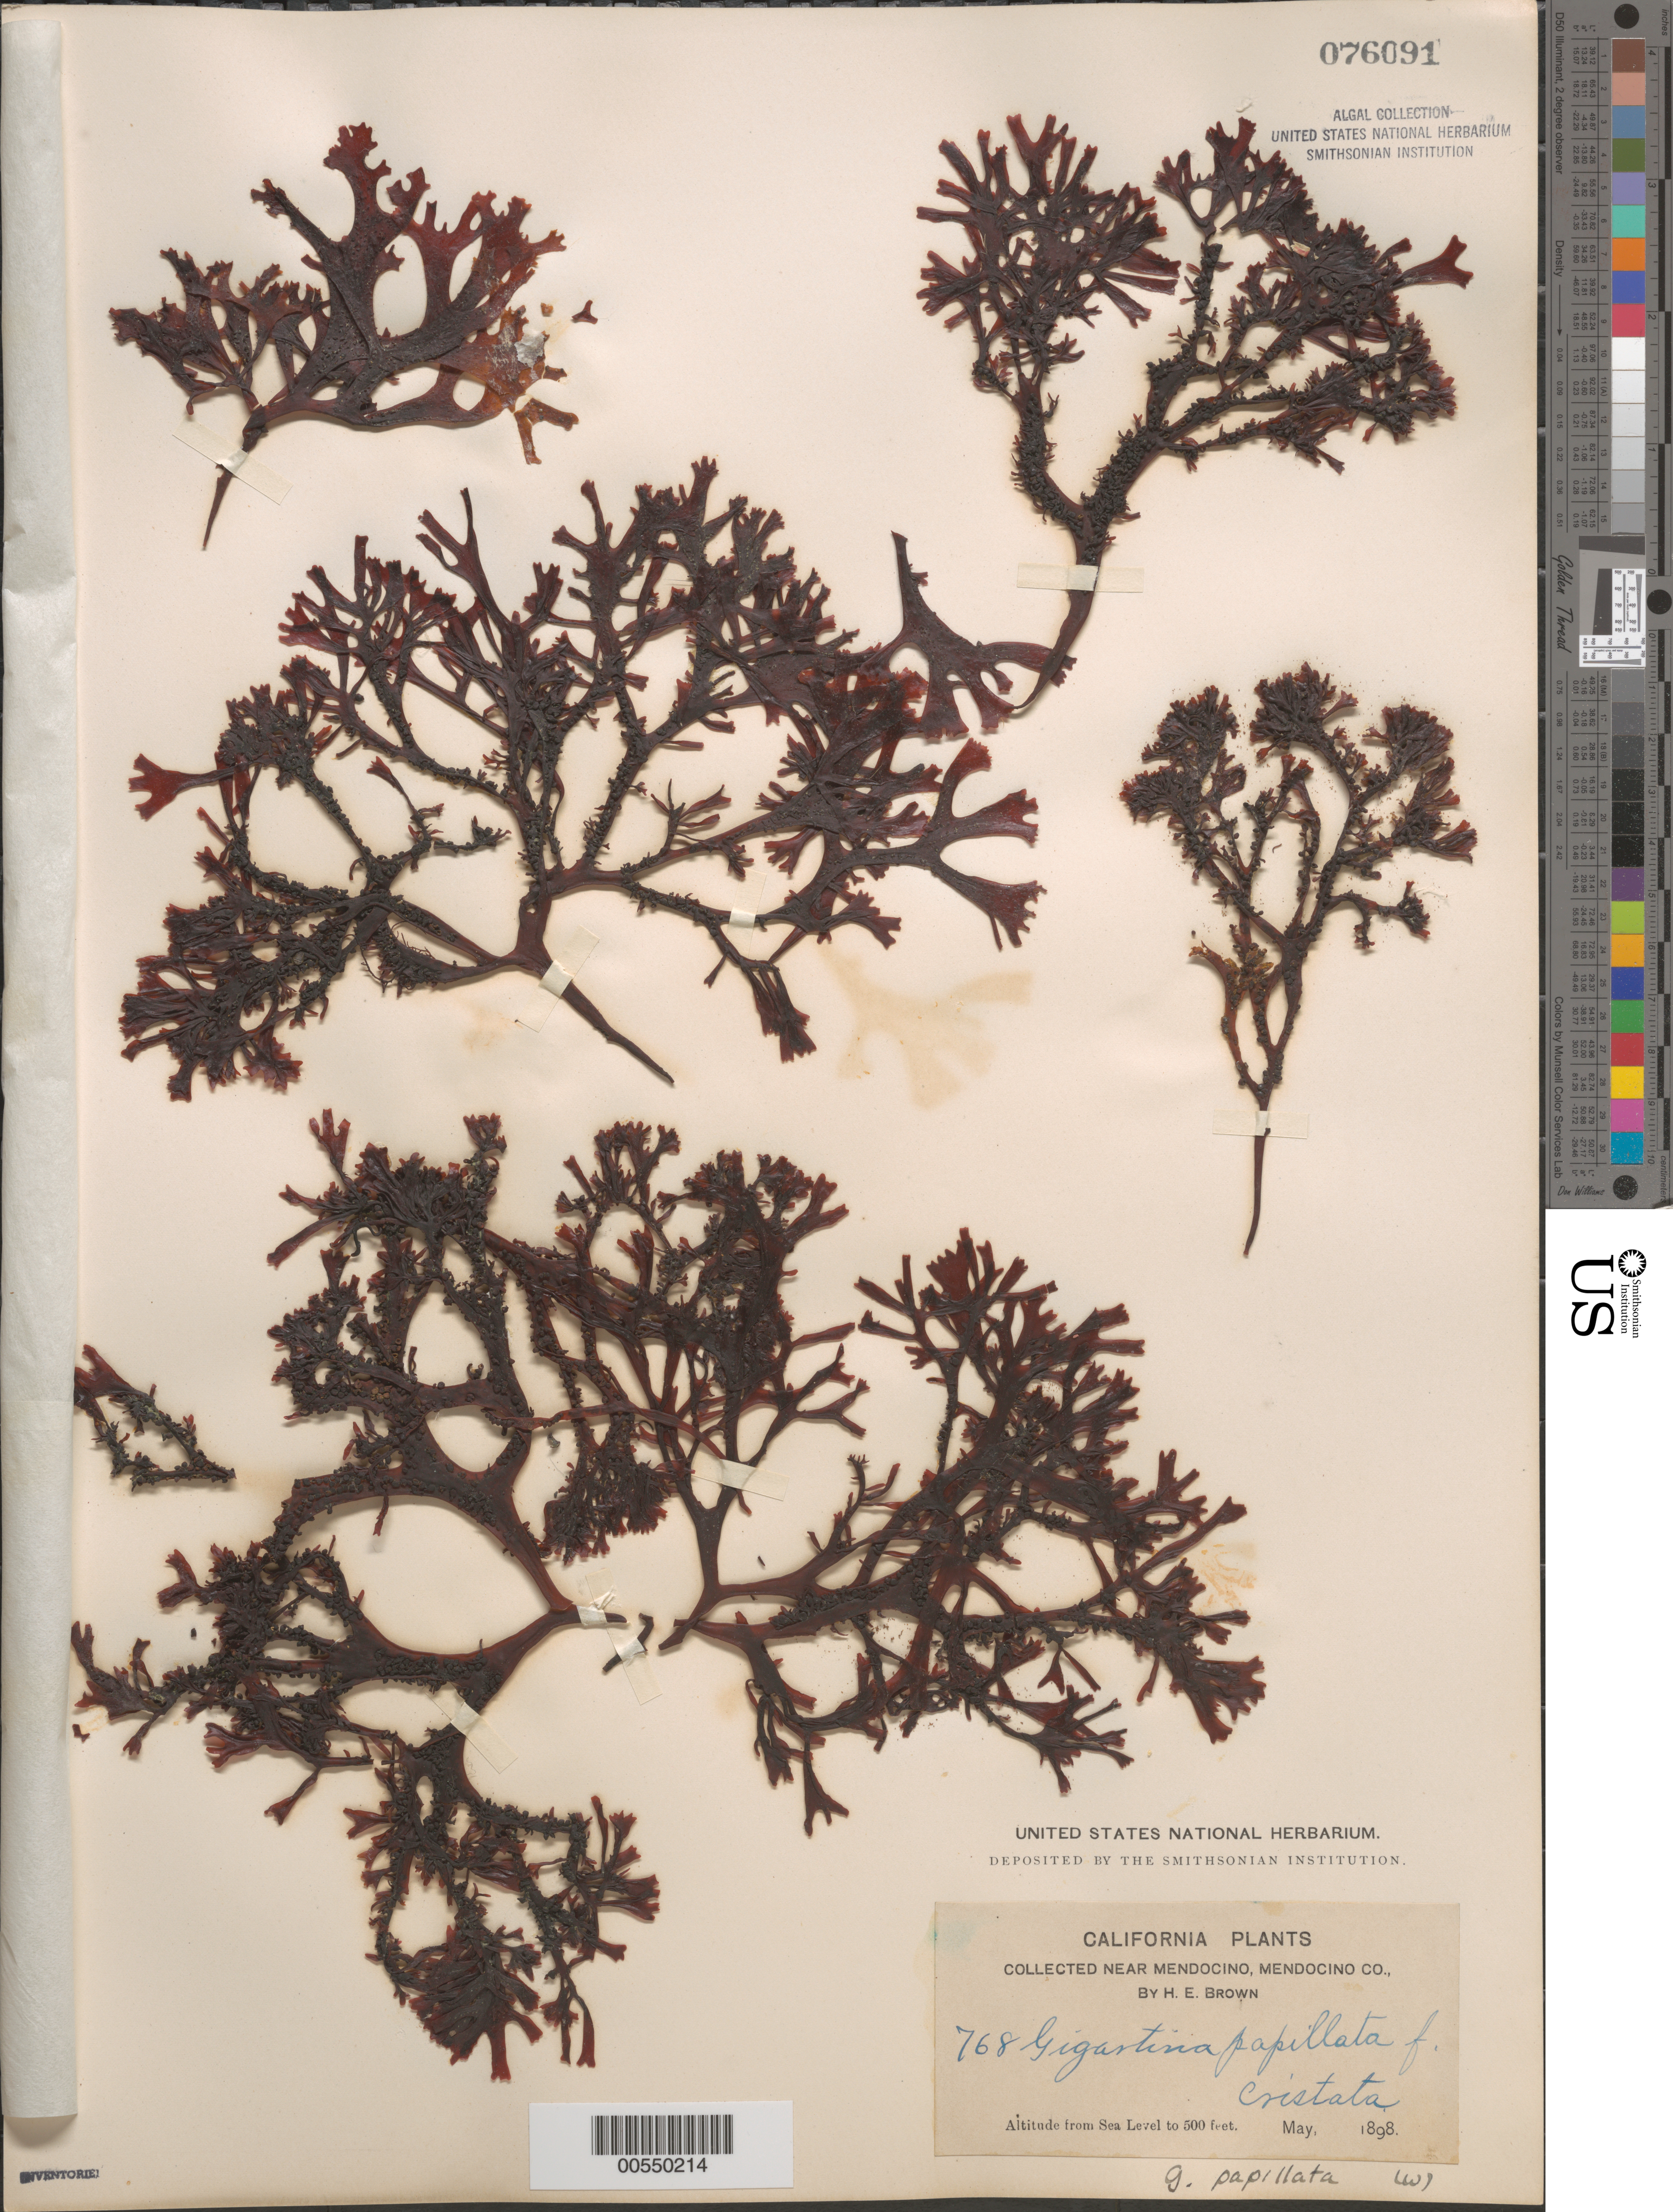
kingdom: Plantae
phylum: Rhodophyta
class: Florideophyceae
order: Gigartinales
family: Phyllophoraceae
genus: Mastocarpus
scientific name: Mastocarpus papillatus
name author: (C. Agardh) Kütz.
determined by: Algae name updating Project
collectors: H. E. Brown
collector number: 768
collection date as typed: May 1898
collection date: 1898-05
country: United States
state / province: California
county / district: Mendocino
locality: Near Mendocino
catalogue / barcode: US 76091